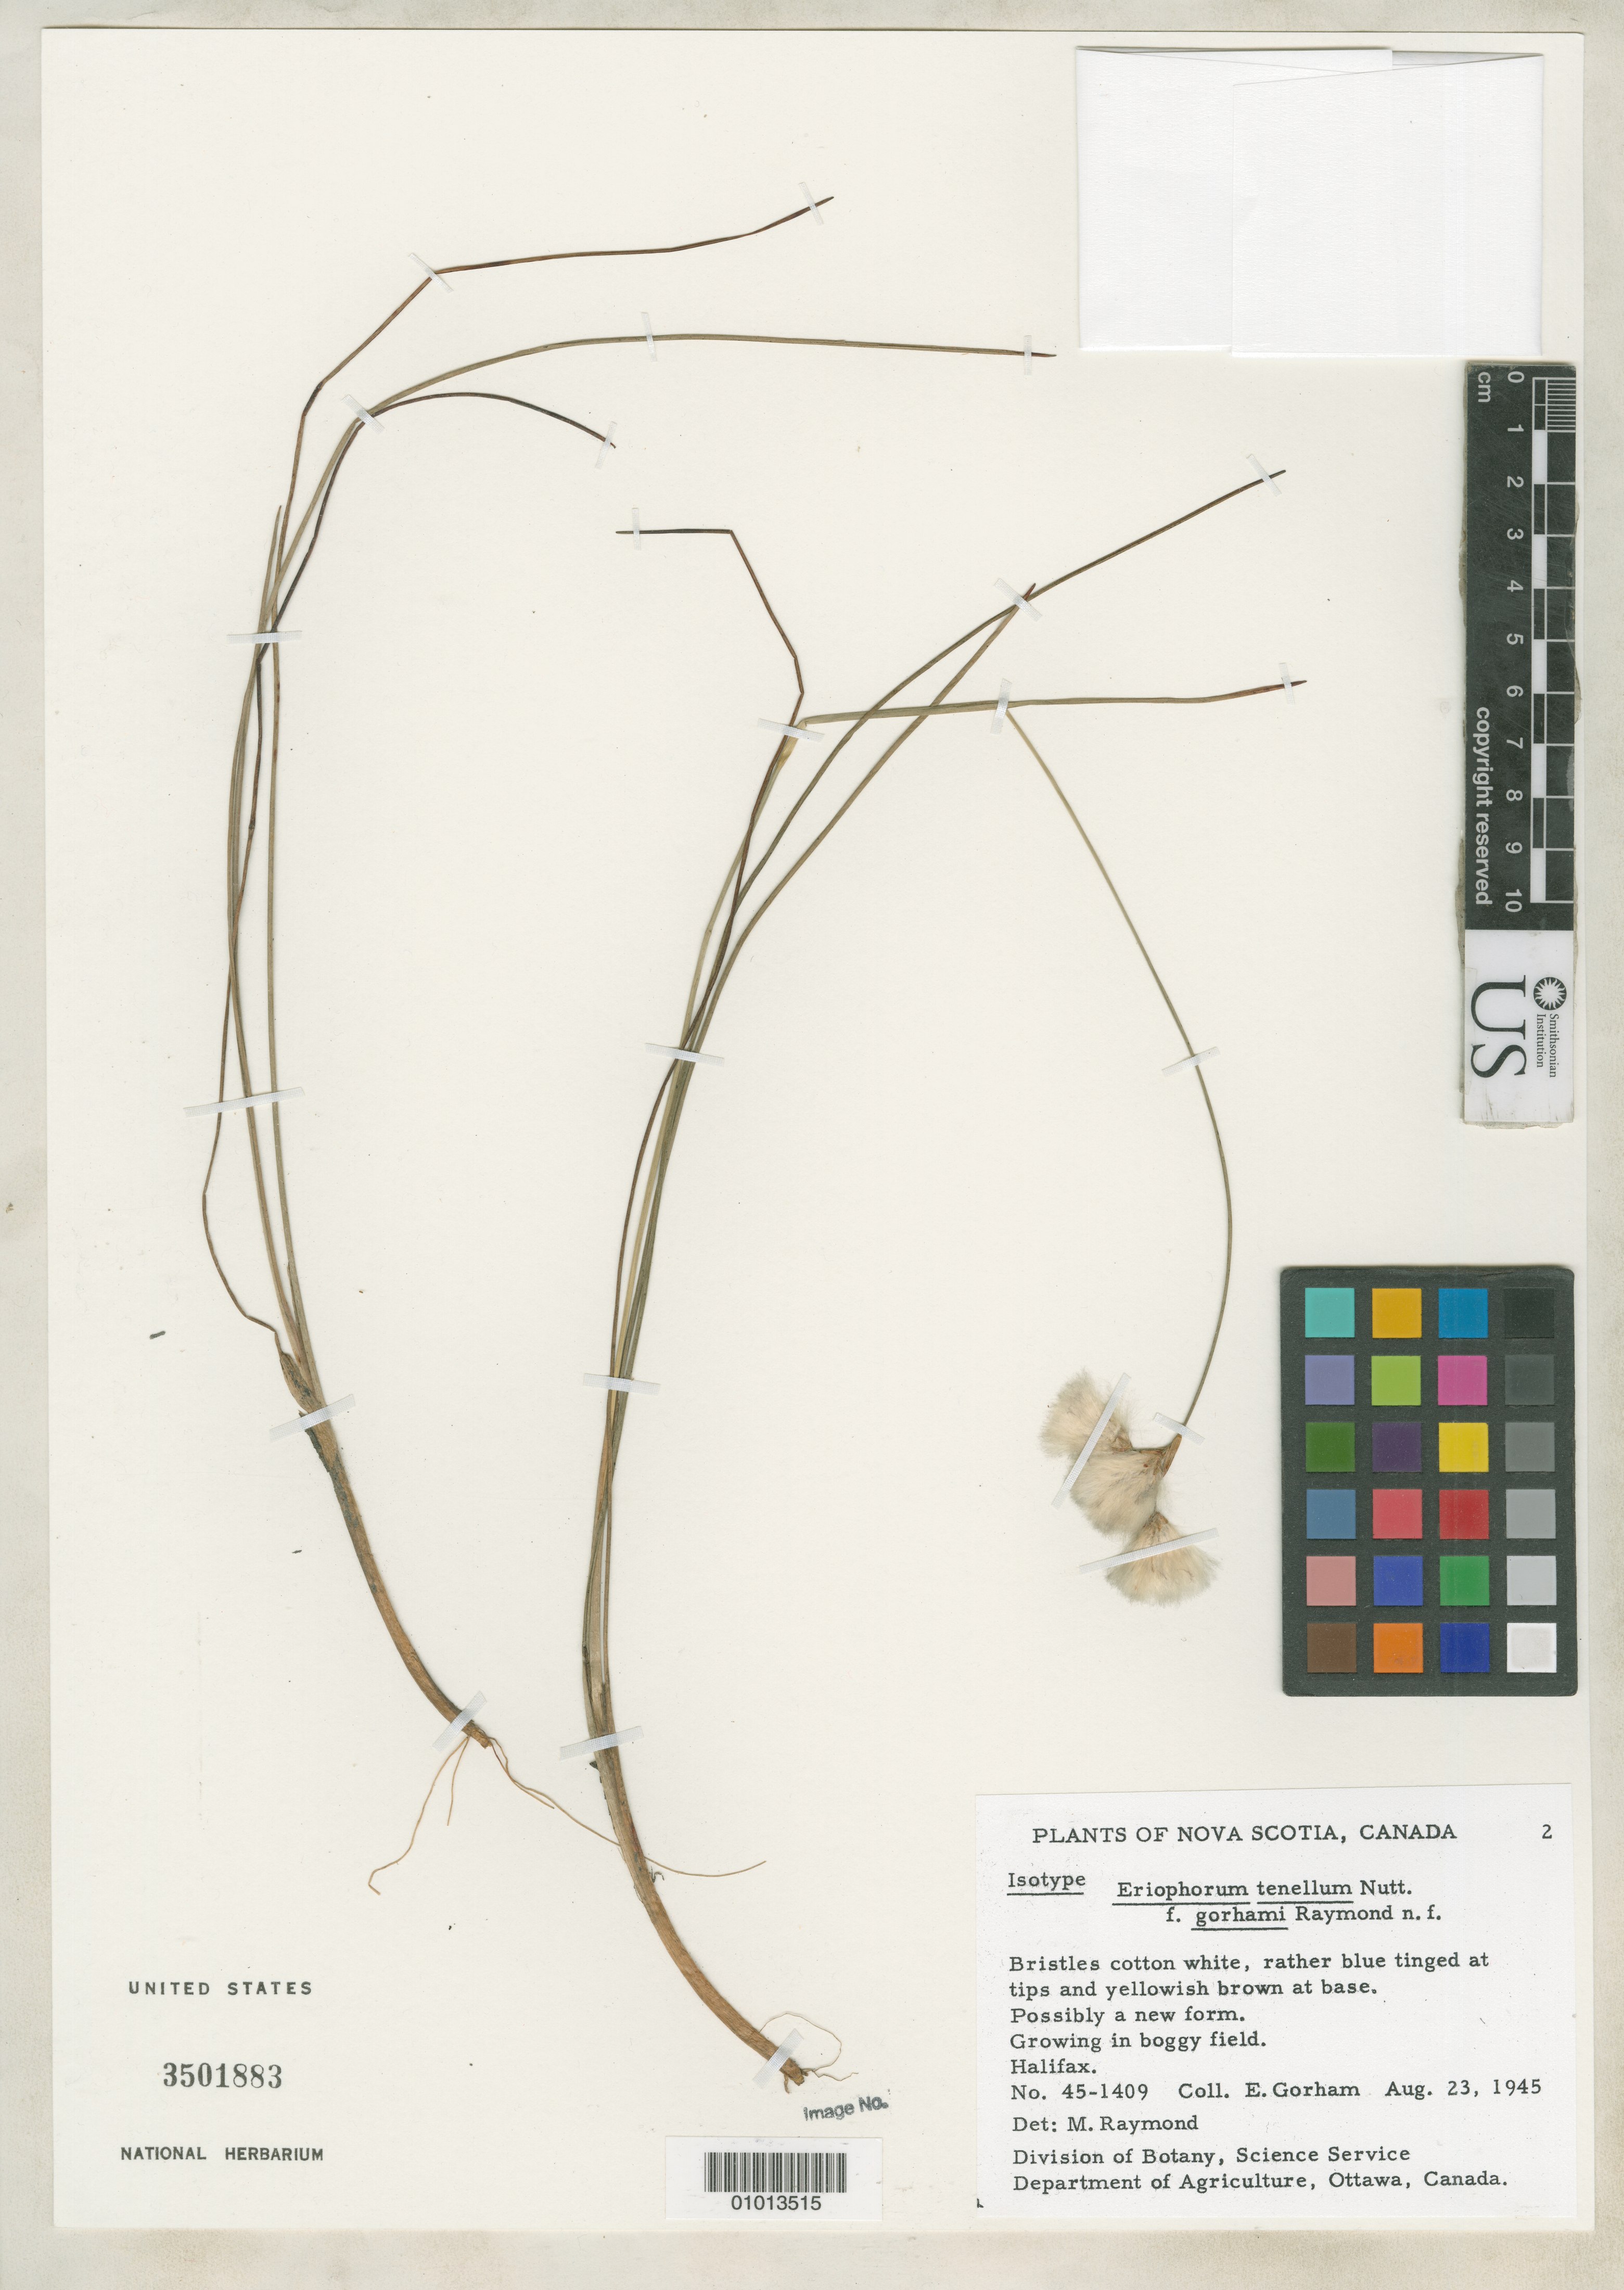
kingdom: Plantae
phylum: Tracheophyta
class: Liliopsida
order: Poales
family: Cyperaceae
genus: Eriophorum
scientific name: Eriophorum tenellum f. gorhamii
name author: Raymond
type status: Isotype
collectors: E. Gorham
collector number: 45-1409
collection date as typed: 23 Aug 1945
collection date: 1945-08-23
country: Canada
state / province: Nova Scotia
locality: Halifax.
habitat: Growing in boggy field.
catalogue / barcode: US 3501883